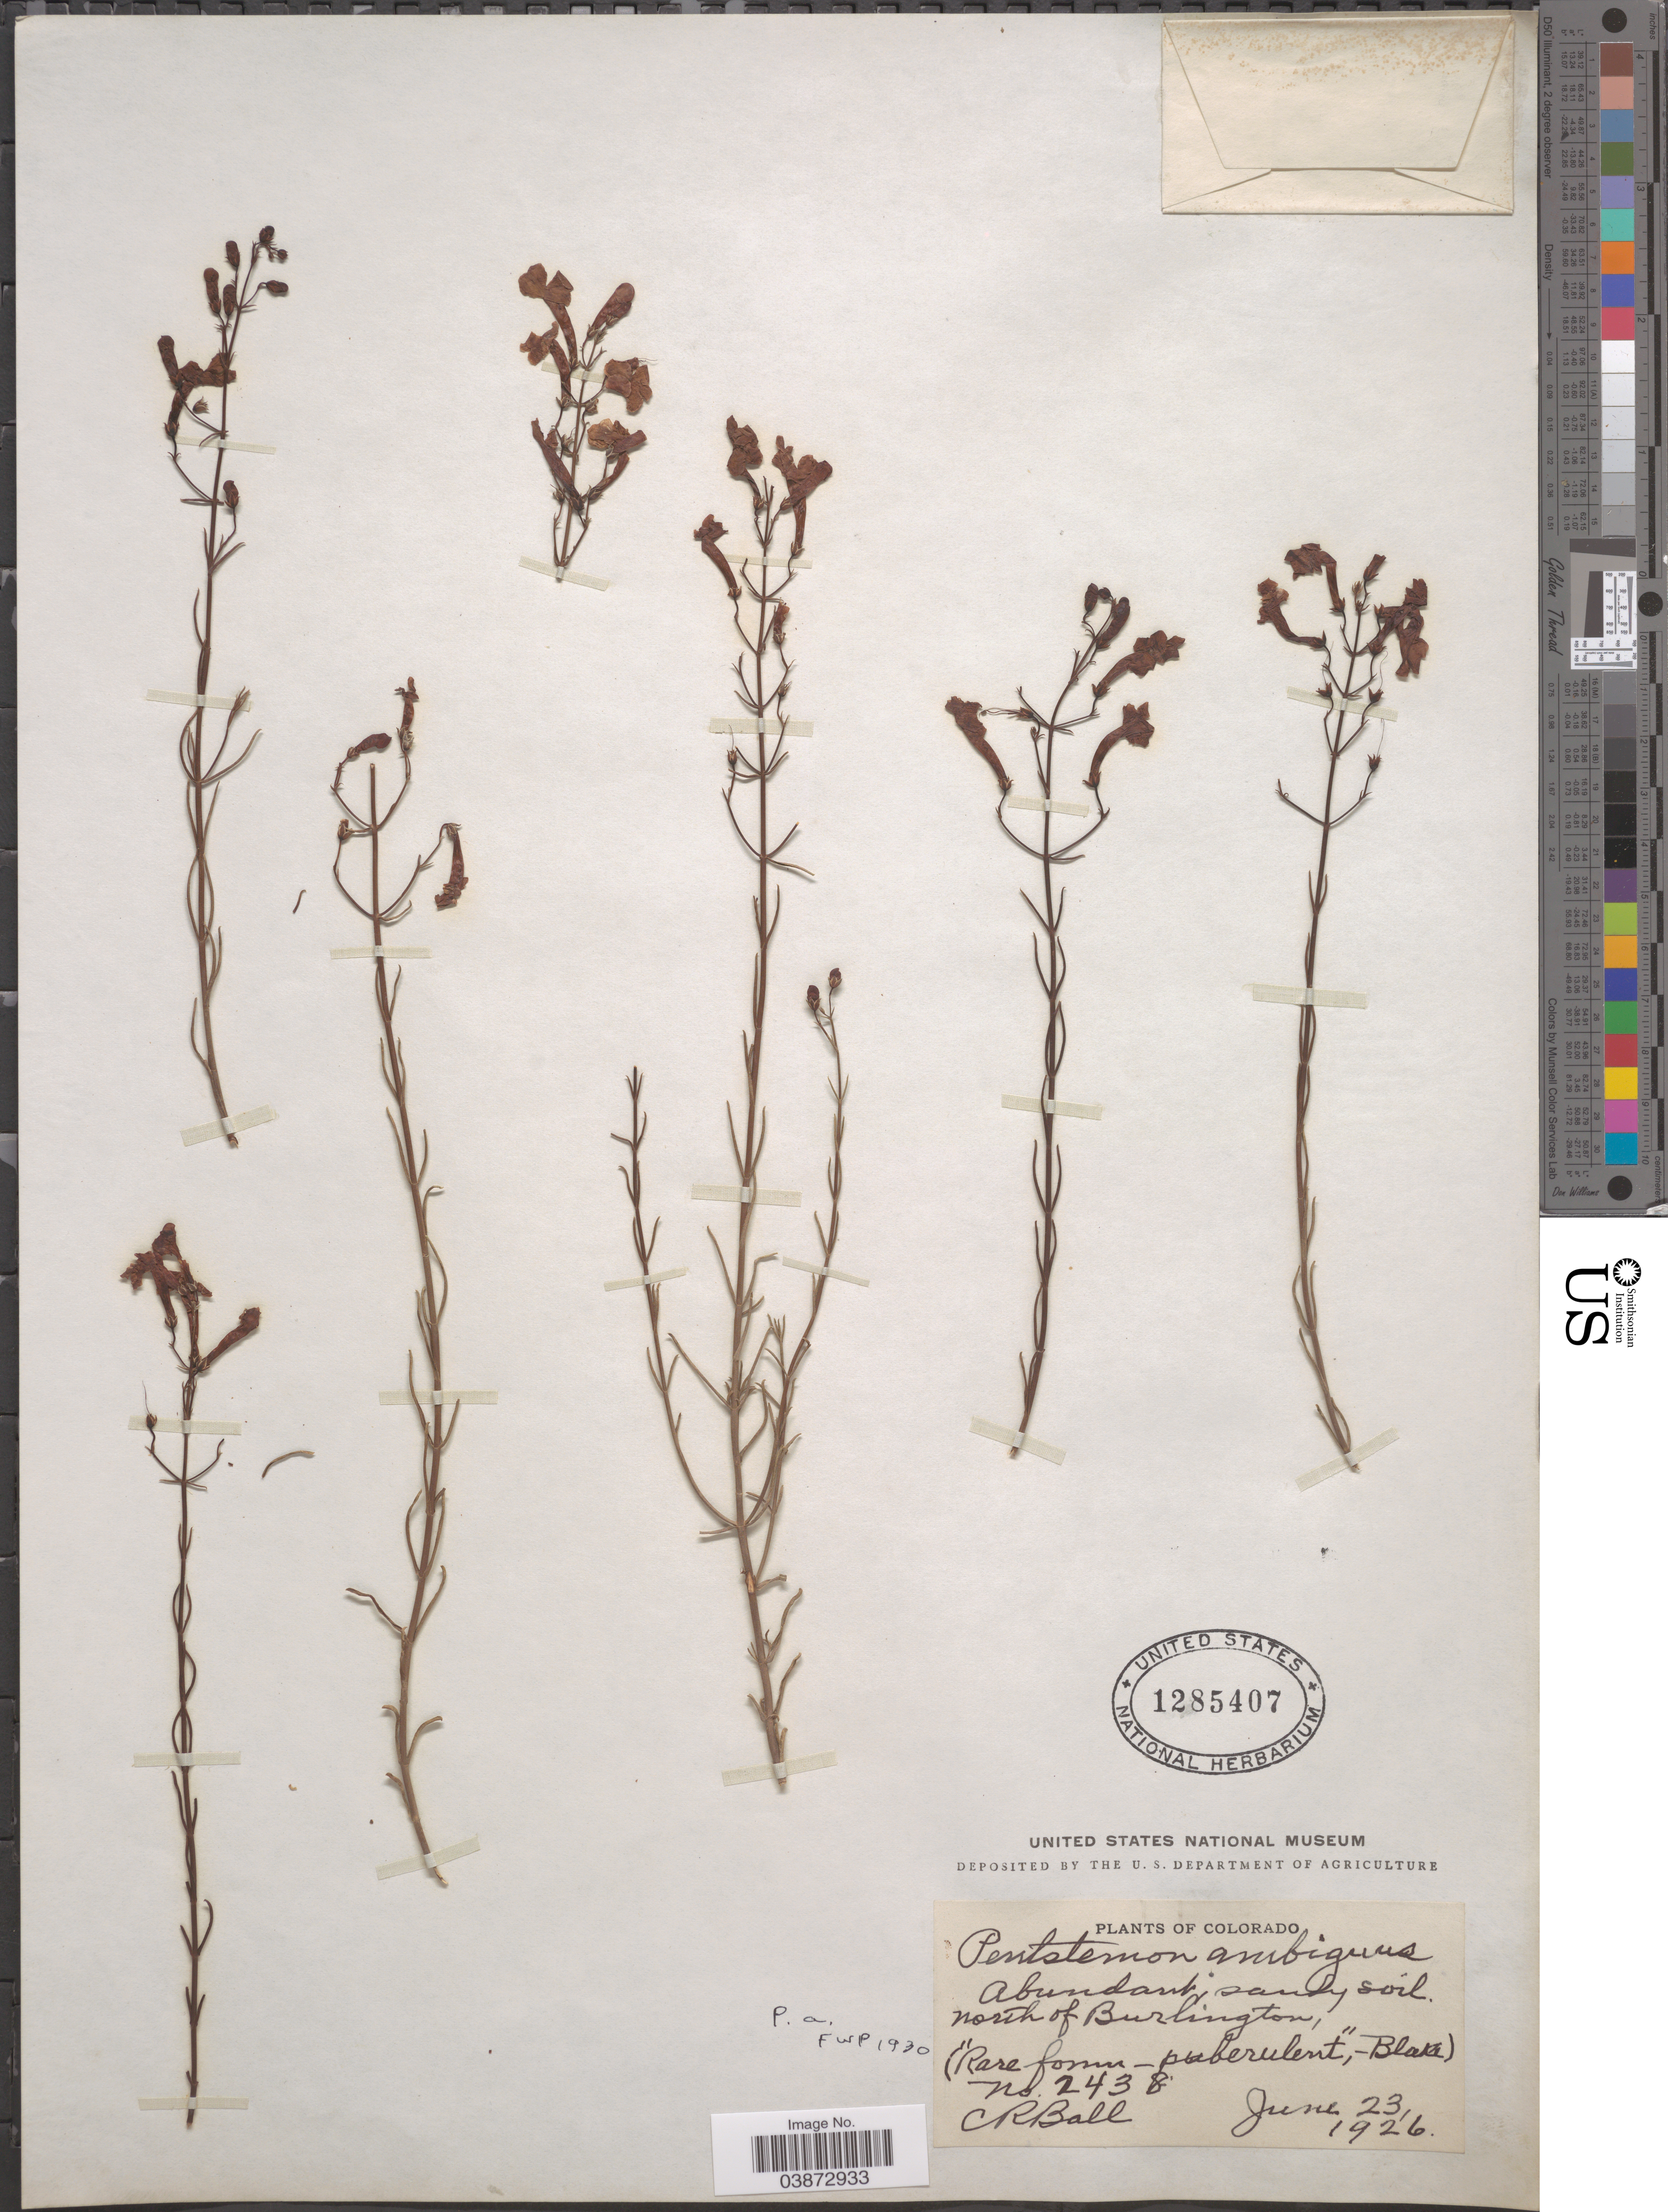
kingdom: Plantae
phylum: Tracheophyta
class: Magnoliopsida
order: Lamiales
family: Plantaginaceae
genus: Penstemon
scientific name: Penstemon ambiguus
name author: Torr.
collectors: C. R. Ball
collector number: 2438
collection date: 1926-06-23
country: United States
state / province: Colorado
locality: North of Burlington.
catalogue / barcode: US 1285407